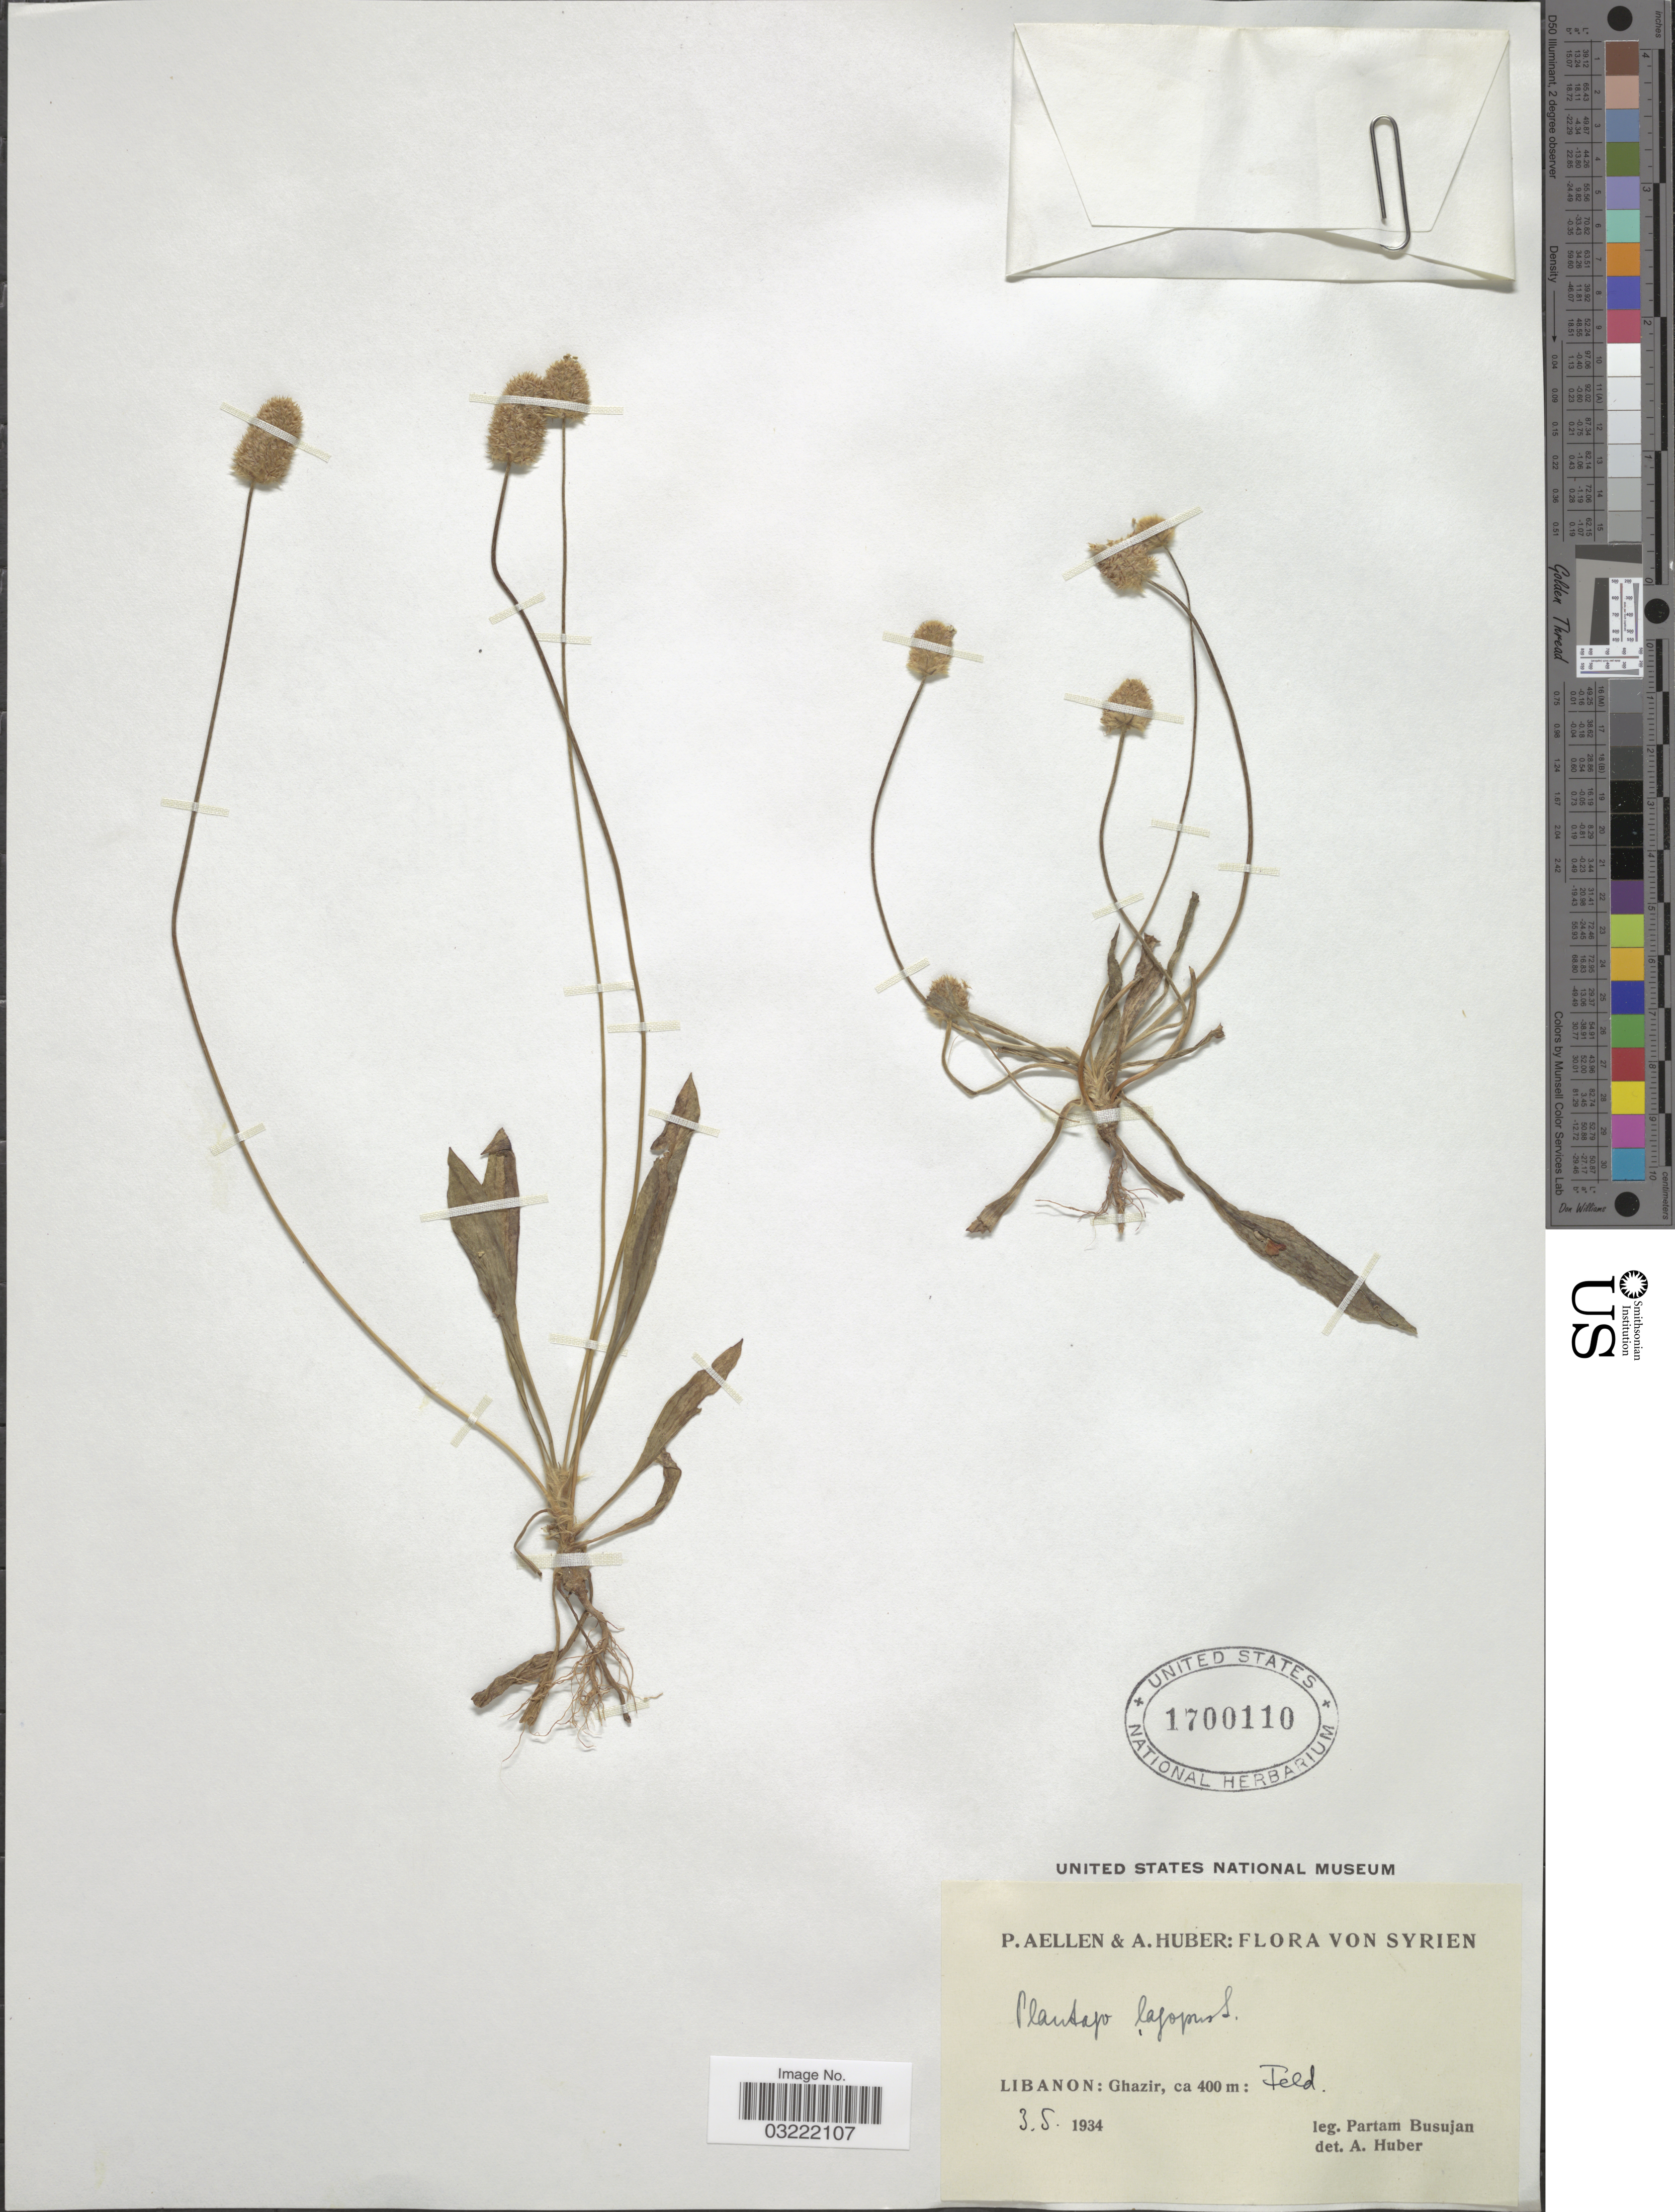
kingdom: Plantae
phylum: Tracheophyta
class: Magnoliopsida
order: Lamiales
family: Plantaginaceae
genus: Plantago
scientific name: Plantago lagopus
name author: L.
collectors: P. Busujan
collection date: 1934-05-03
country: Lebanon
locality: Ghazir.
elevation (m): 400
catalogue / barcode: US 1700110